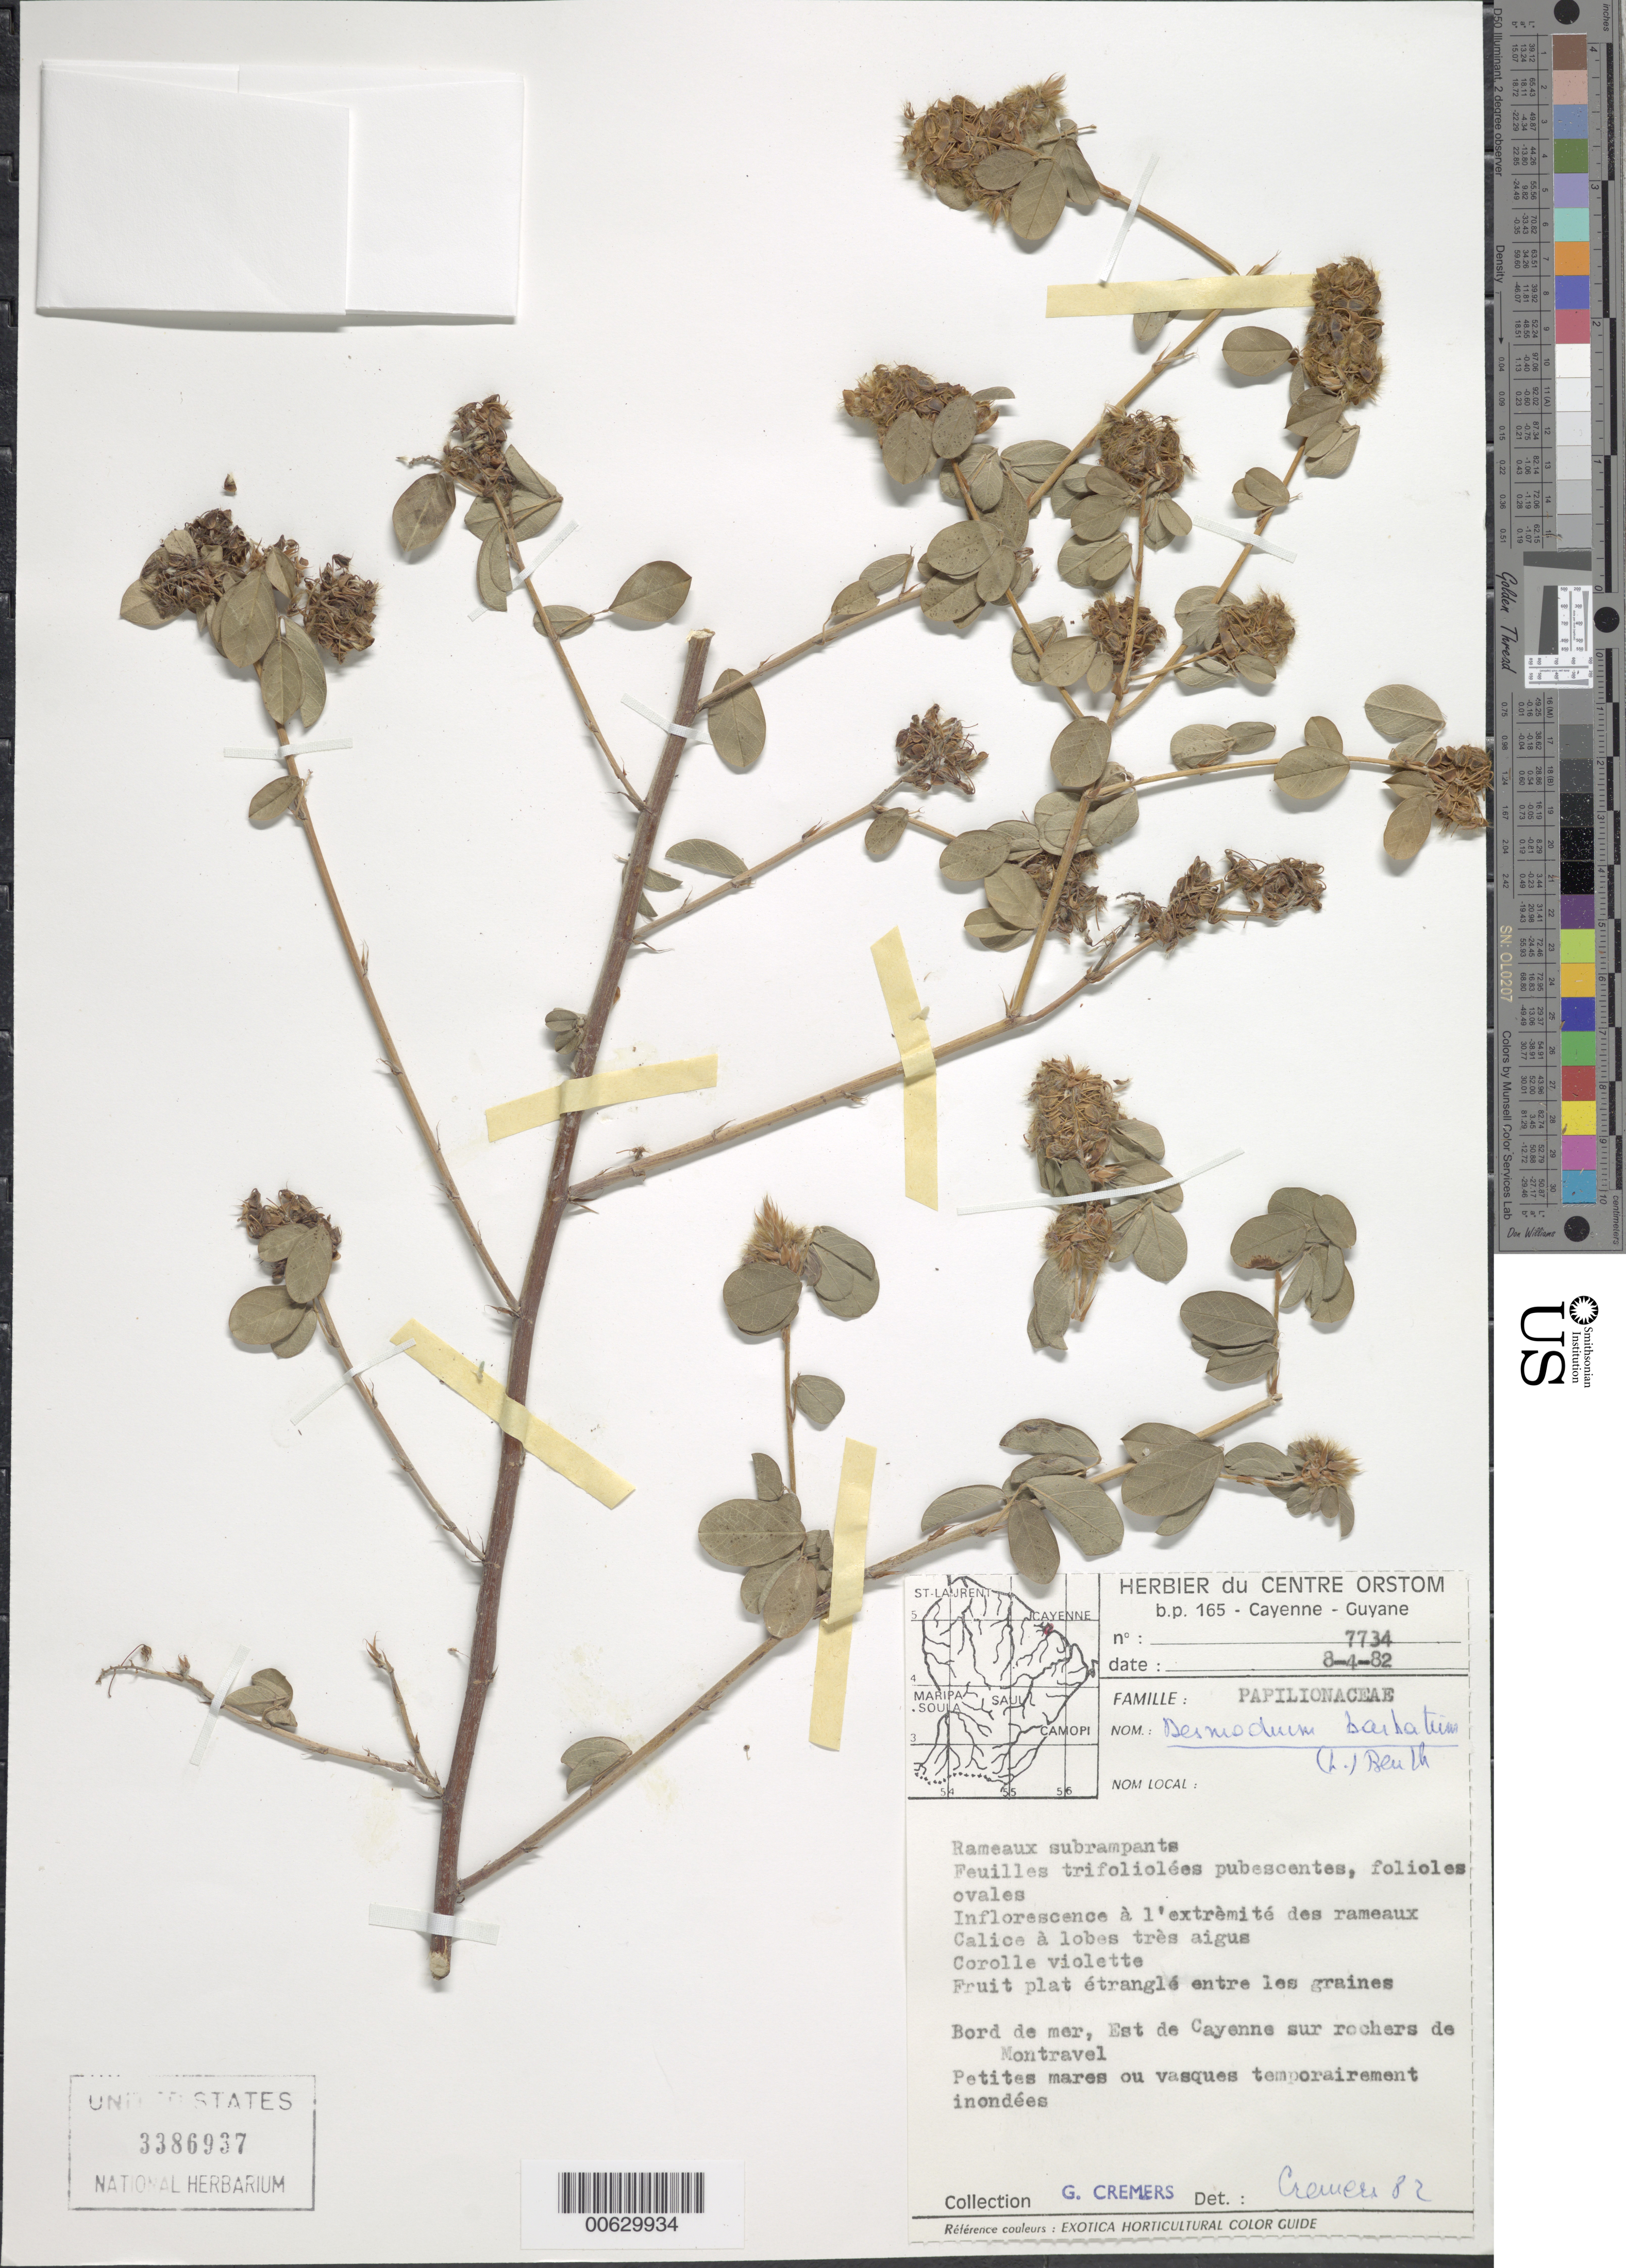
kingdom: Plantae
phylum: Tracheophyta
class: Magnoliopsida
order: Fabales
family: Fabaceae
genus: Grona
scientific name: Grona barbata var. barbata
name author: (L.) H. Ohashi & K. Ohashi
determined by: Strong, Mark T., (BOT), Smithsonian Institution - National Museum of Natural History (UNITED STATES)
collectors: G. Cremers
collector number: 7734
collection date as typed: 8-Apr-82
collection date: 1982-04-08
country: French Guiana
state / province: Cayenne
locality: Cayenne, Est de, sur les rochers de Montravel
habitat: Seaside, on rocks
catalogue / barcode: US 3386937